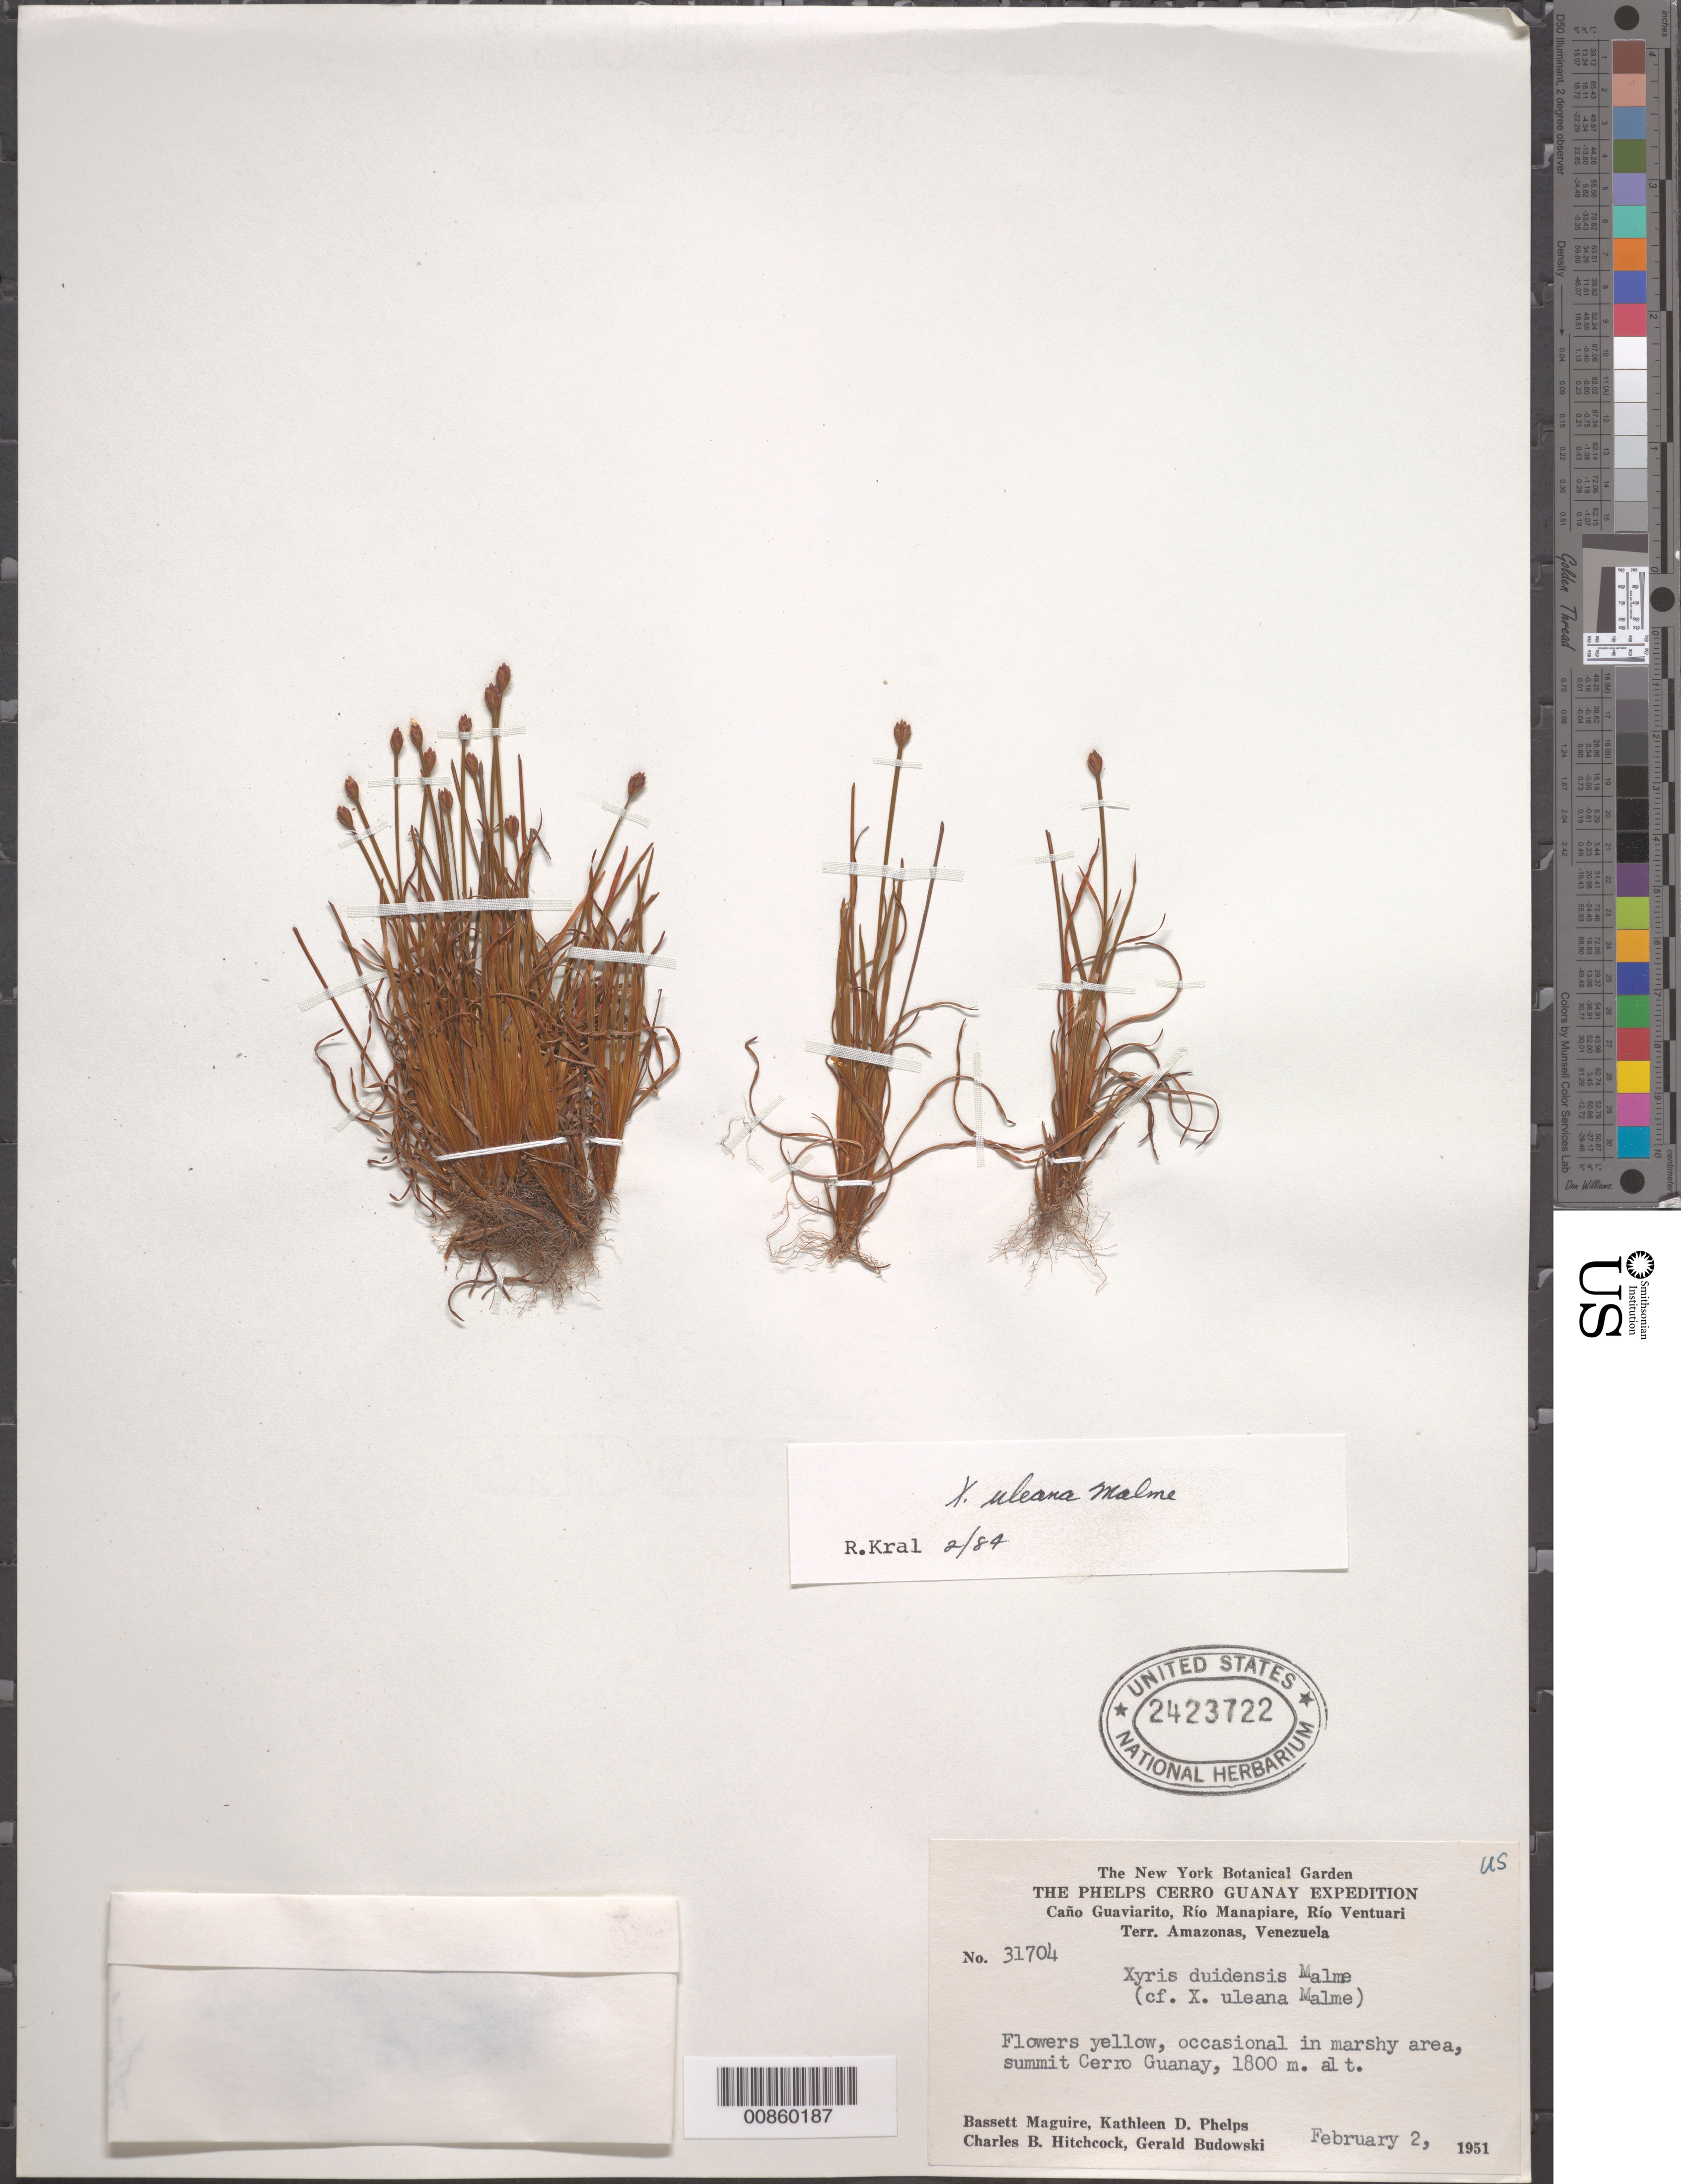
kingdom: Plantae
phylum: Tracheophyta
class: Liliopsida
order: Poales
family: Xyridaceae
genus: Xyris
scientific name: Xyris uleana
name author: Malme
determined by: Kral, Robert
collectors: B. Maguire, K. D. Phelps, C. B. Hitchcock & G. Budowski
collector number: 31704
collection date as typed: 2-Feb-51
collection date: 1951-02-02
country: Venezuela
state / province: Amazonas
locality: Caño Guaviarito, Río Manapiare, Río Ventuari, summit of Cerro Guanay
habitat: Marshy areas.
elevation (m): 1800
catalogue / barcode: US 2423722